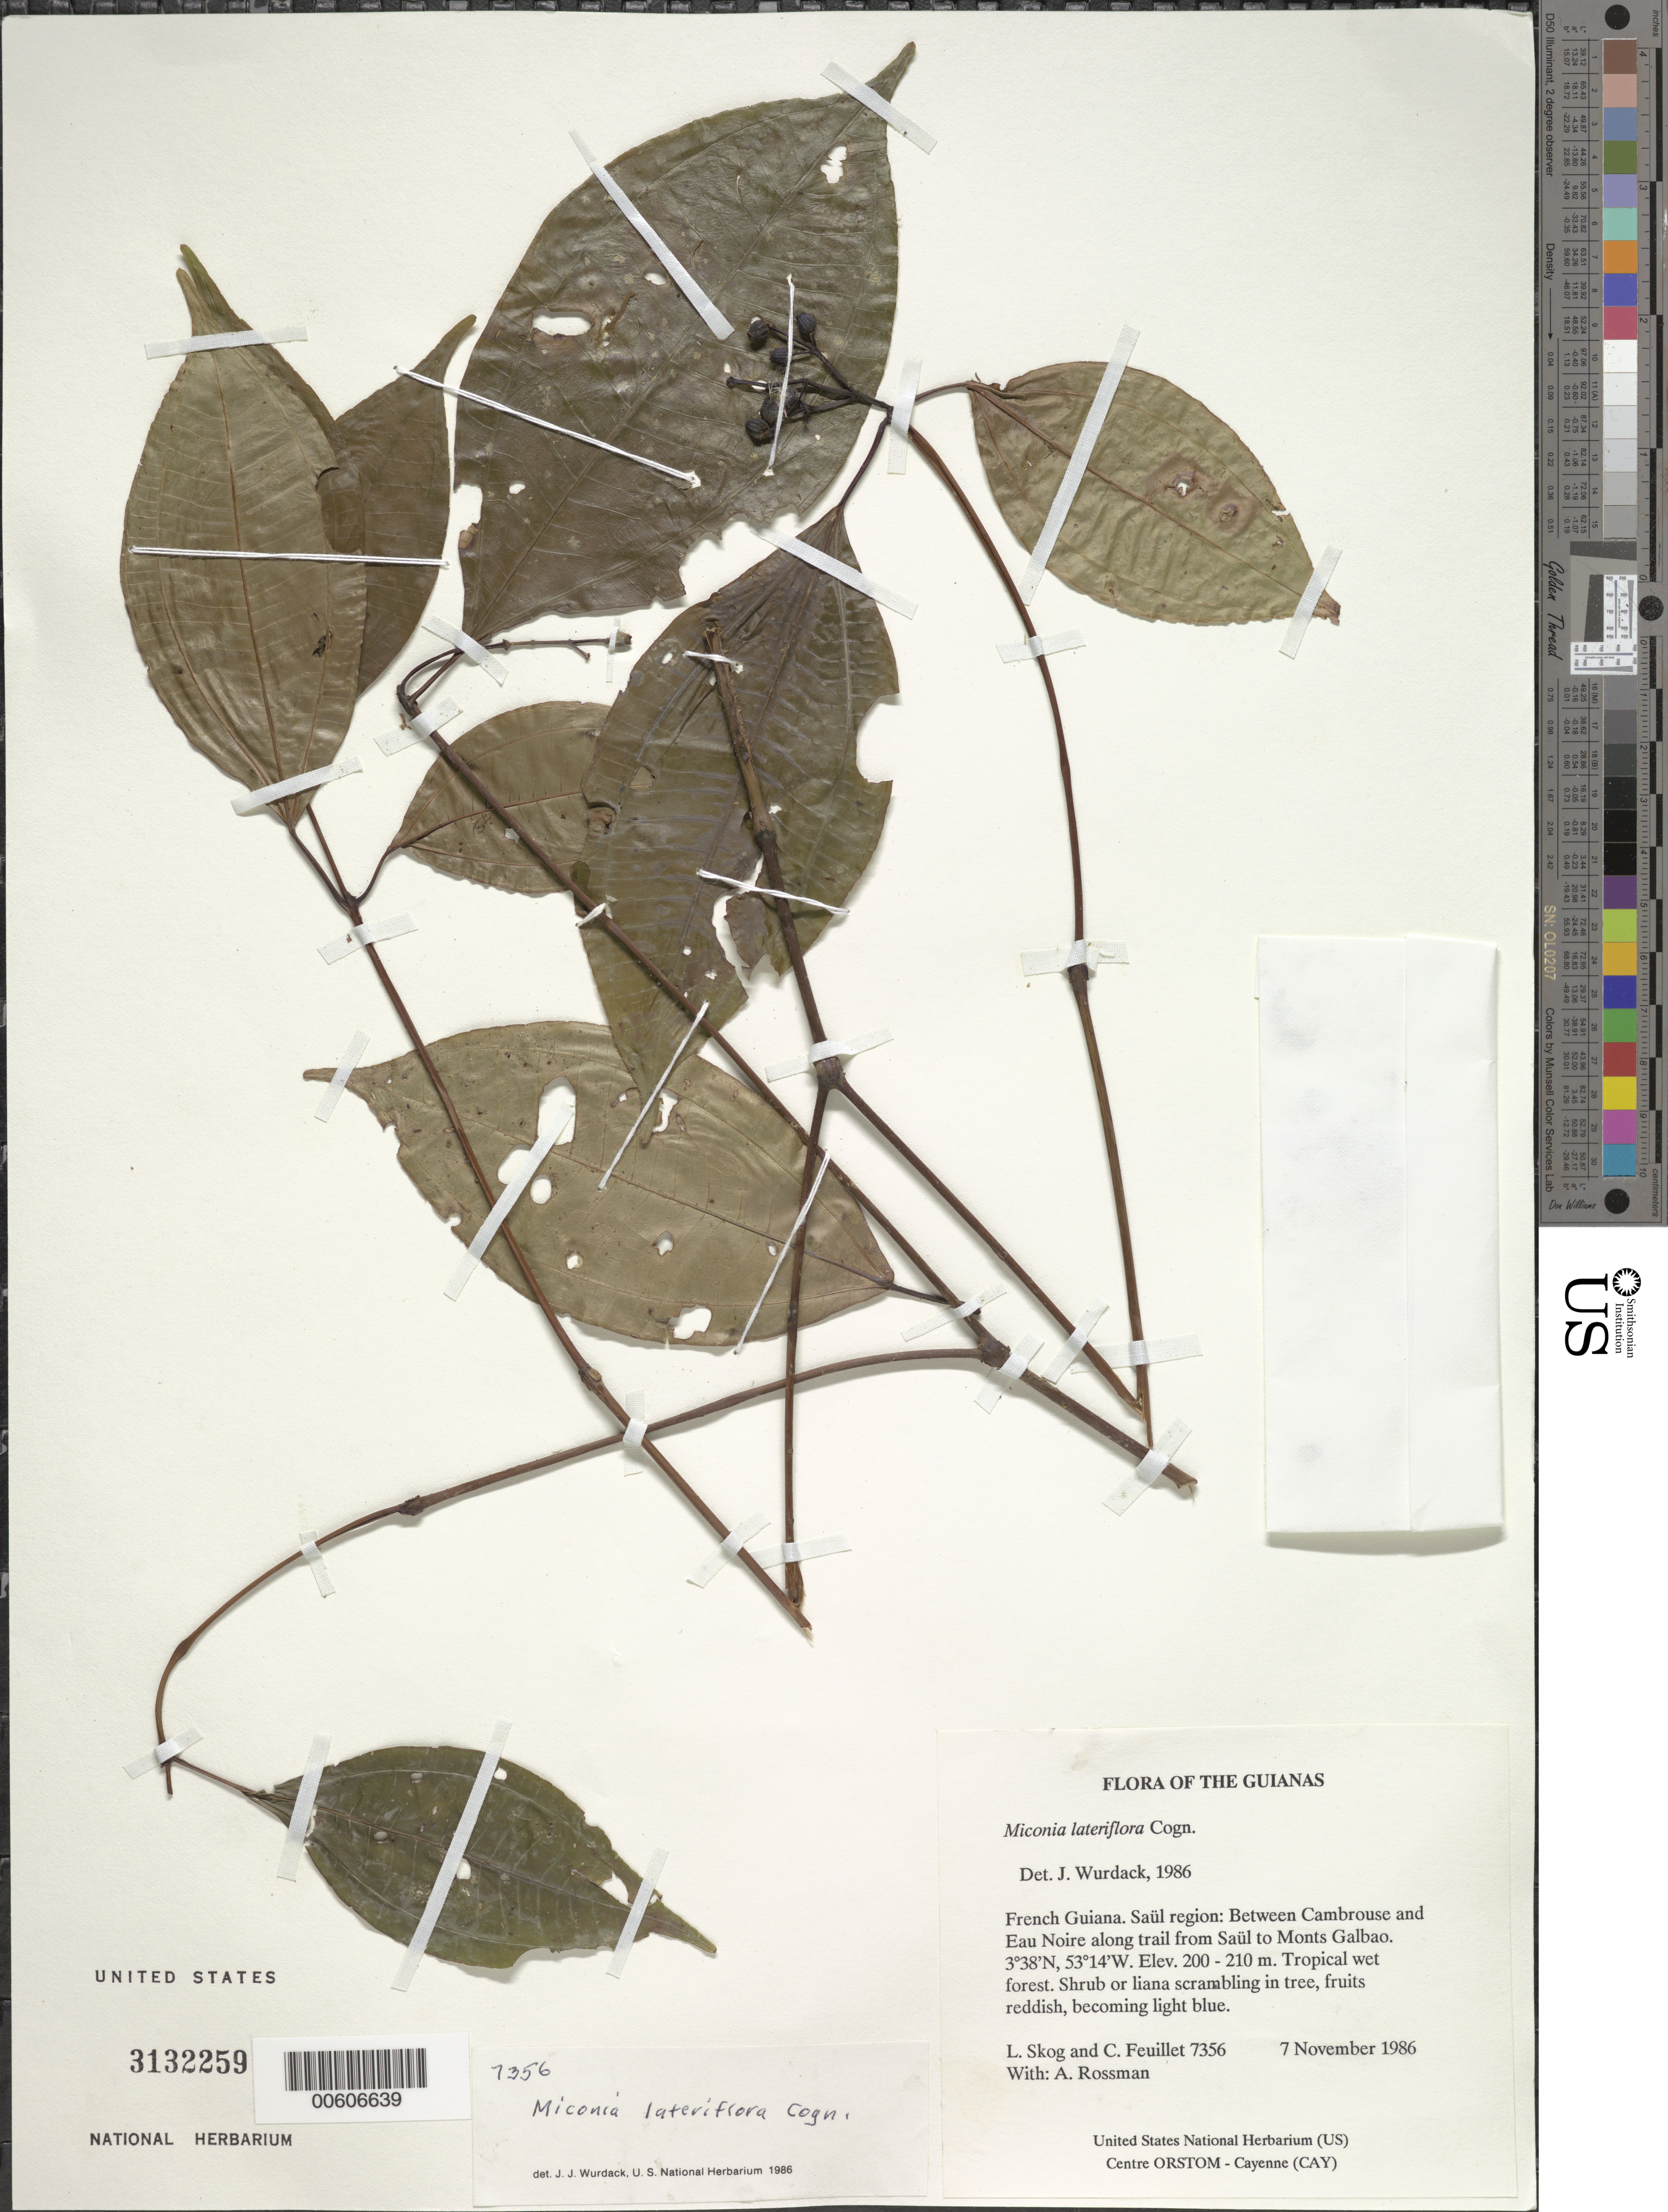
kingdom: Plantae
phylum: Tracheophyta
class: Magnoliopsida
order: Myrtales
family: Melastomataceae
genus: Miconia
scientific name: Miconia lateriflora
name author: Cogn.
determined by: Wurdack, John J., (US), US (UNITED STATES)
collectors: L. E. Skog, C. Feuillet & A. Rossman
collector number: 7356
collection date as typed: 7 November 1986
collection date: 1986-11-07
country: French Guiana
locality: Between Cambrouse and Eau Noire along trail from Saül to Monts Galbao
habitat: Tropical wet forest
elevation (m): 200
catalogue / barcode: US 3132259